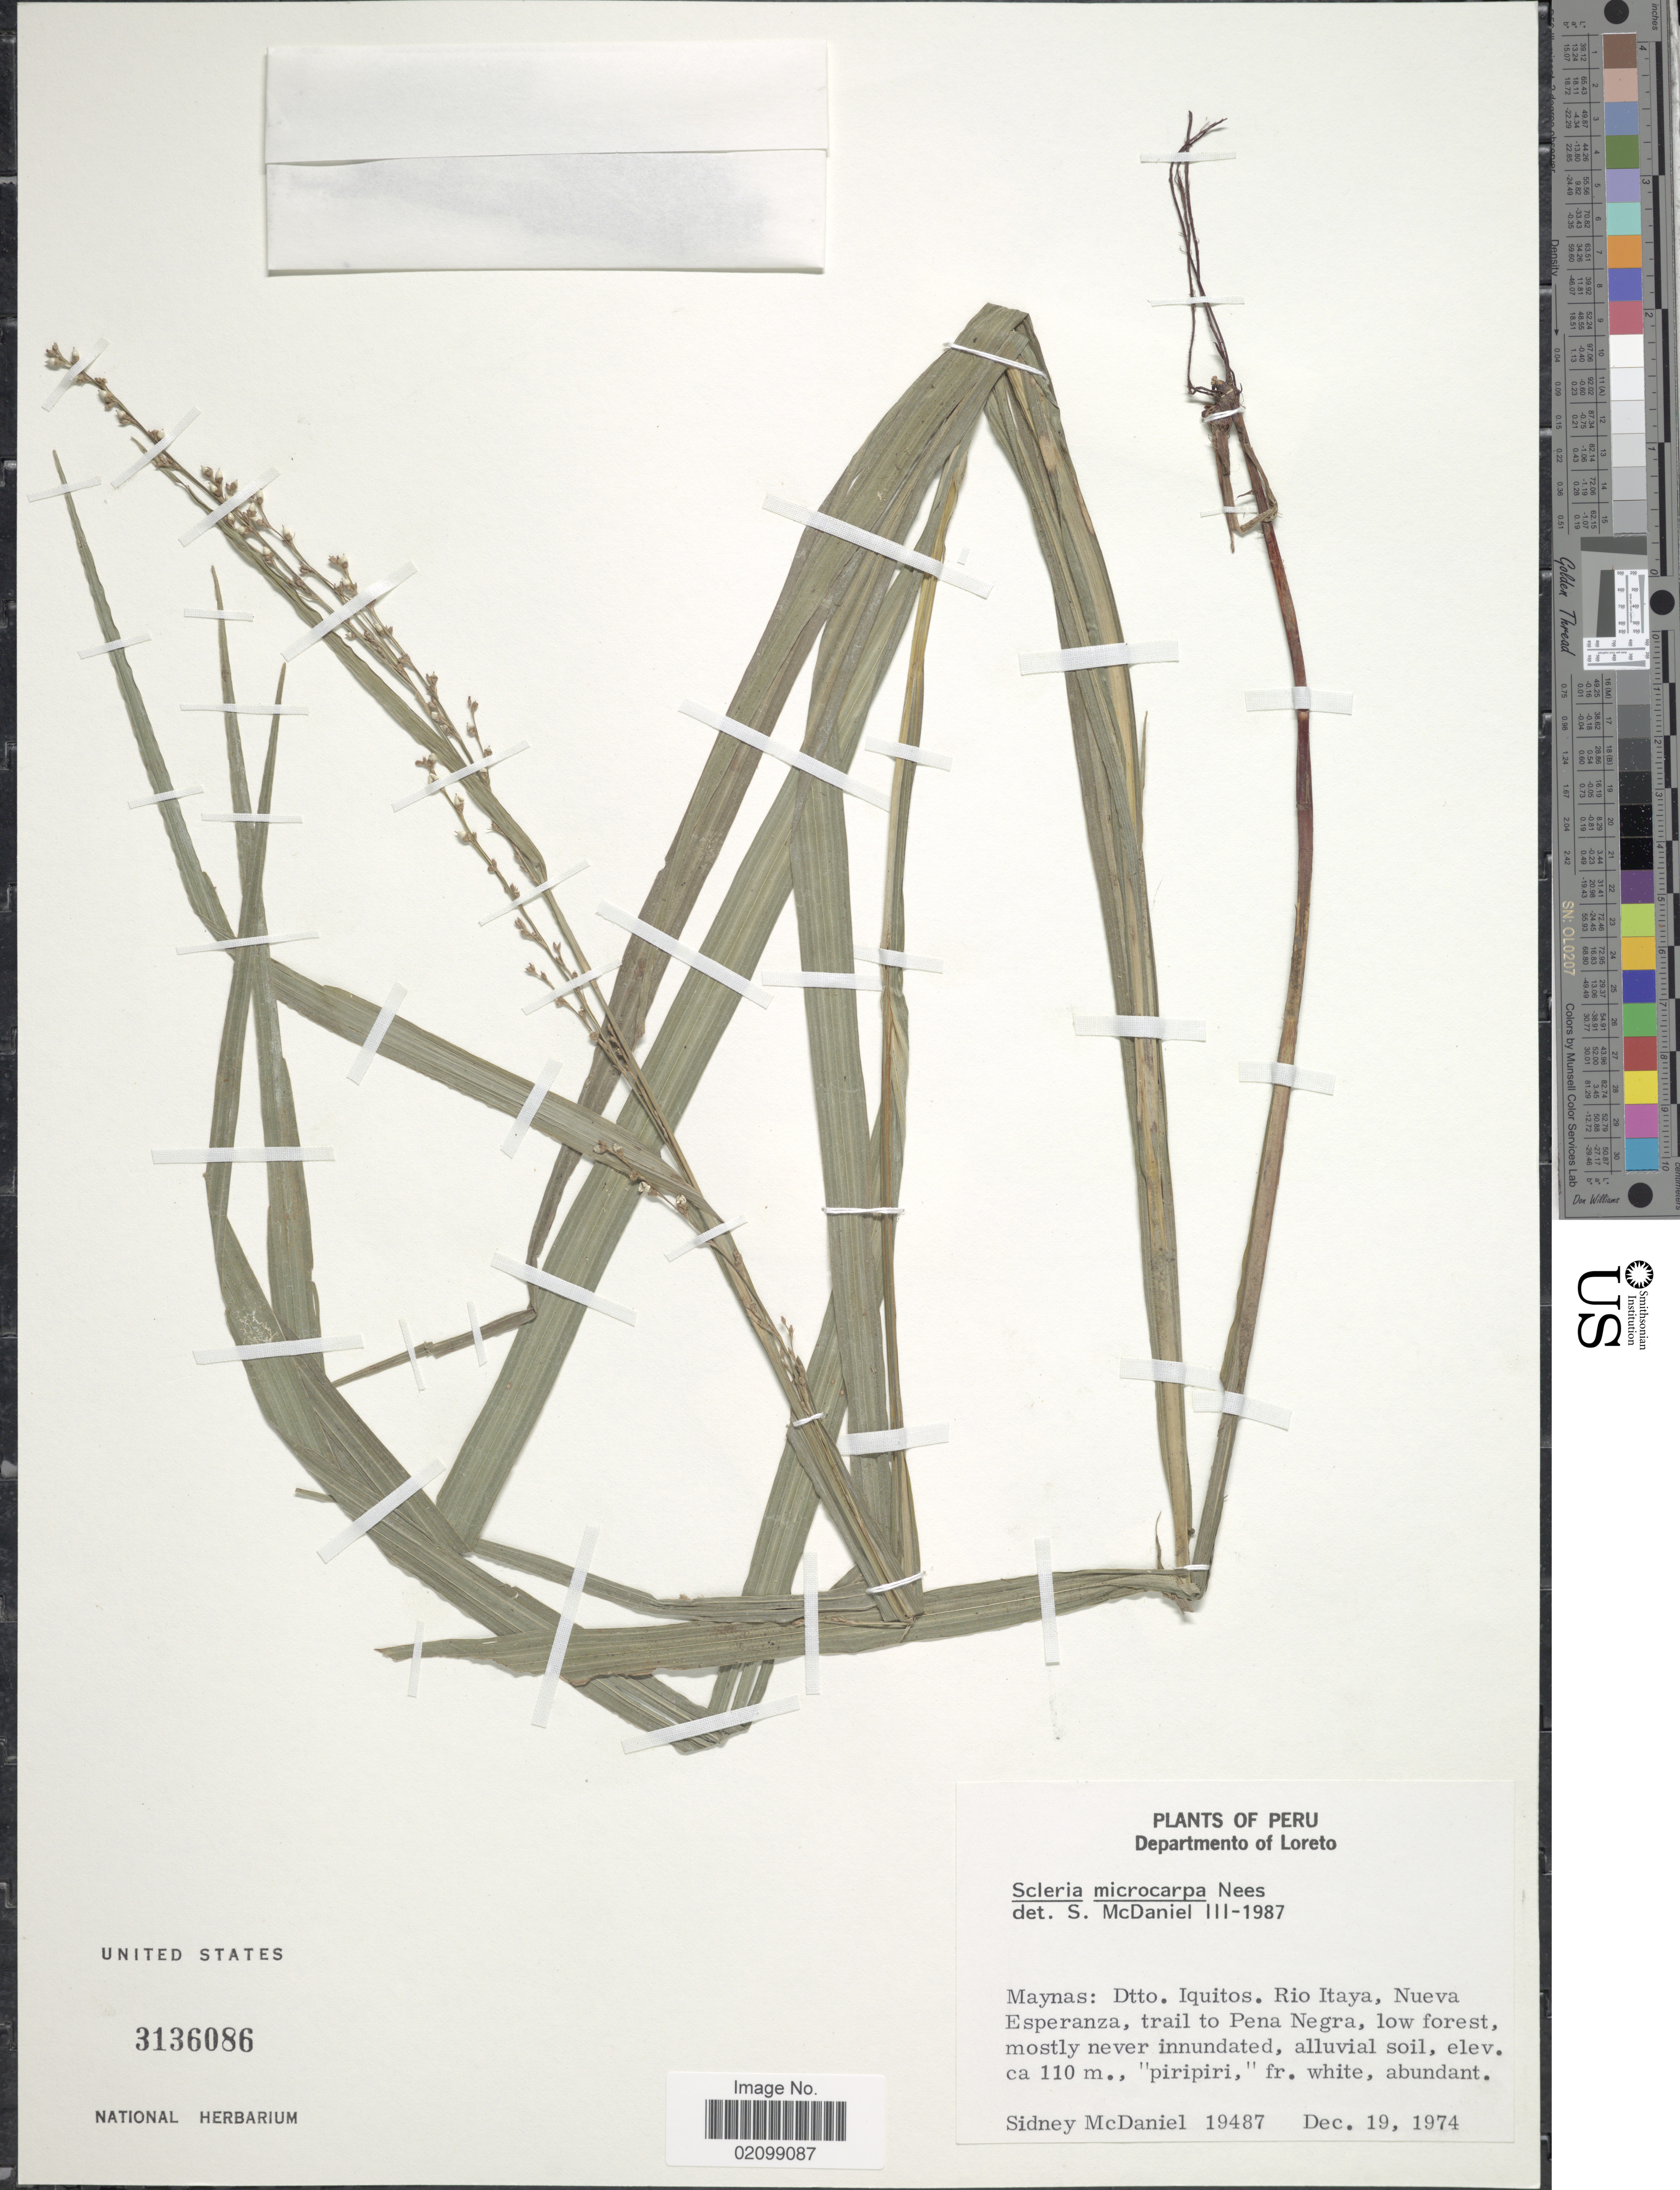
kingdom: Plantae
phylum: Tracheophyta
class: Liliopsida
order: Poales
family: Cyperaceae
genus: Scleria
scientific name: Scleria microcarpa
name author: Nees ex Kunth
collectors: S. McDaniel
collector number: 19487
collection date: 1974-12-19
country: Peru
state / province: Loreto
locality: Departamento of Loreto. Maynas: Dtto. Iquitos. Rio Itaya, Nueva Esperanza, trail to Pena Negra, low forest.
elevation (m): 110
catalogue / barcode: US 3136086